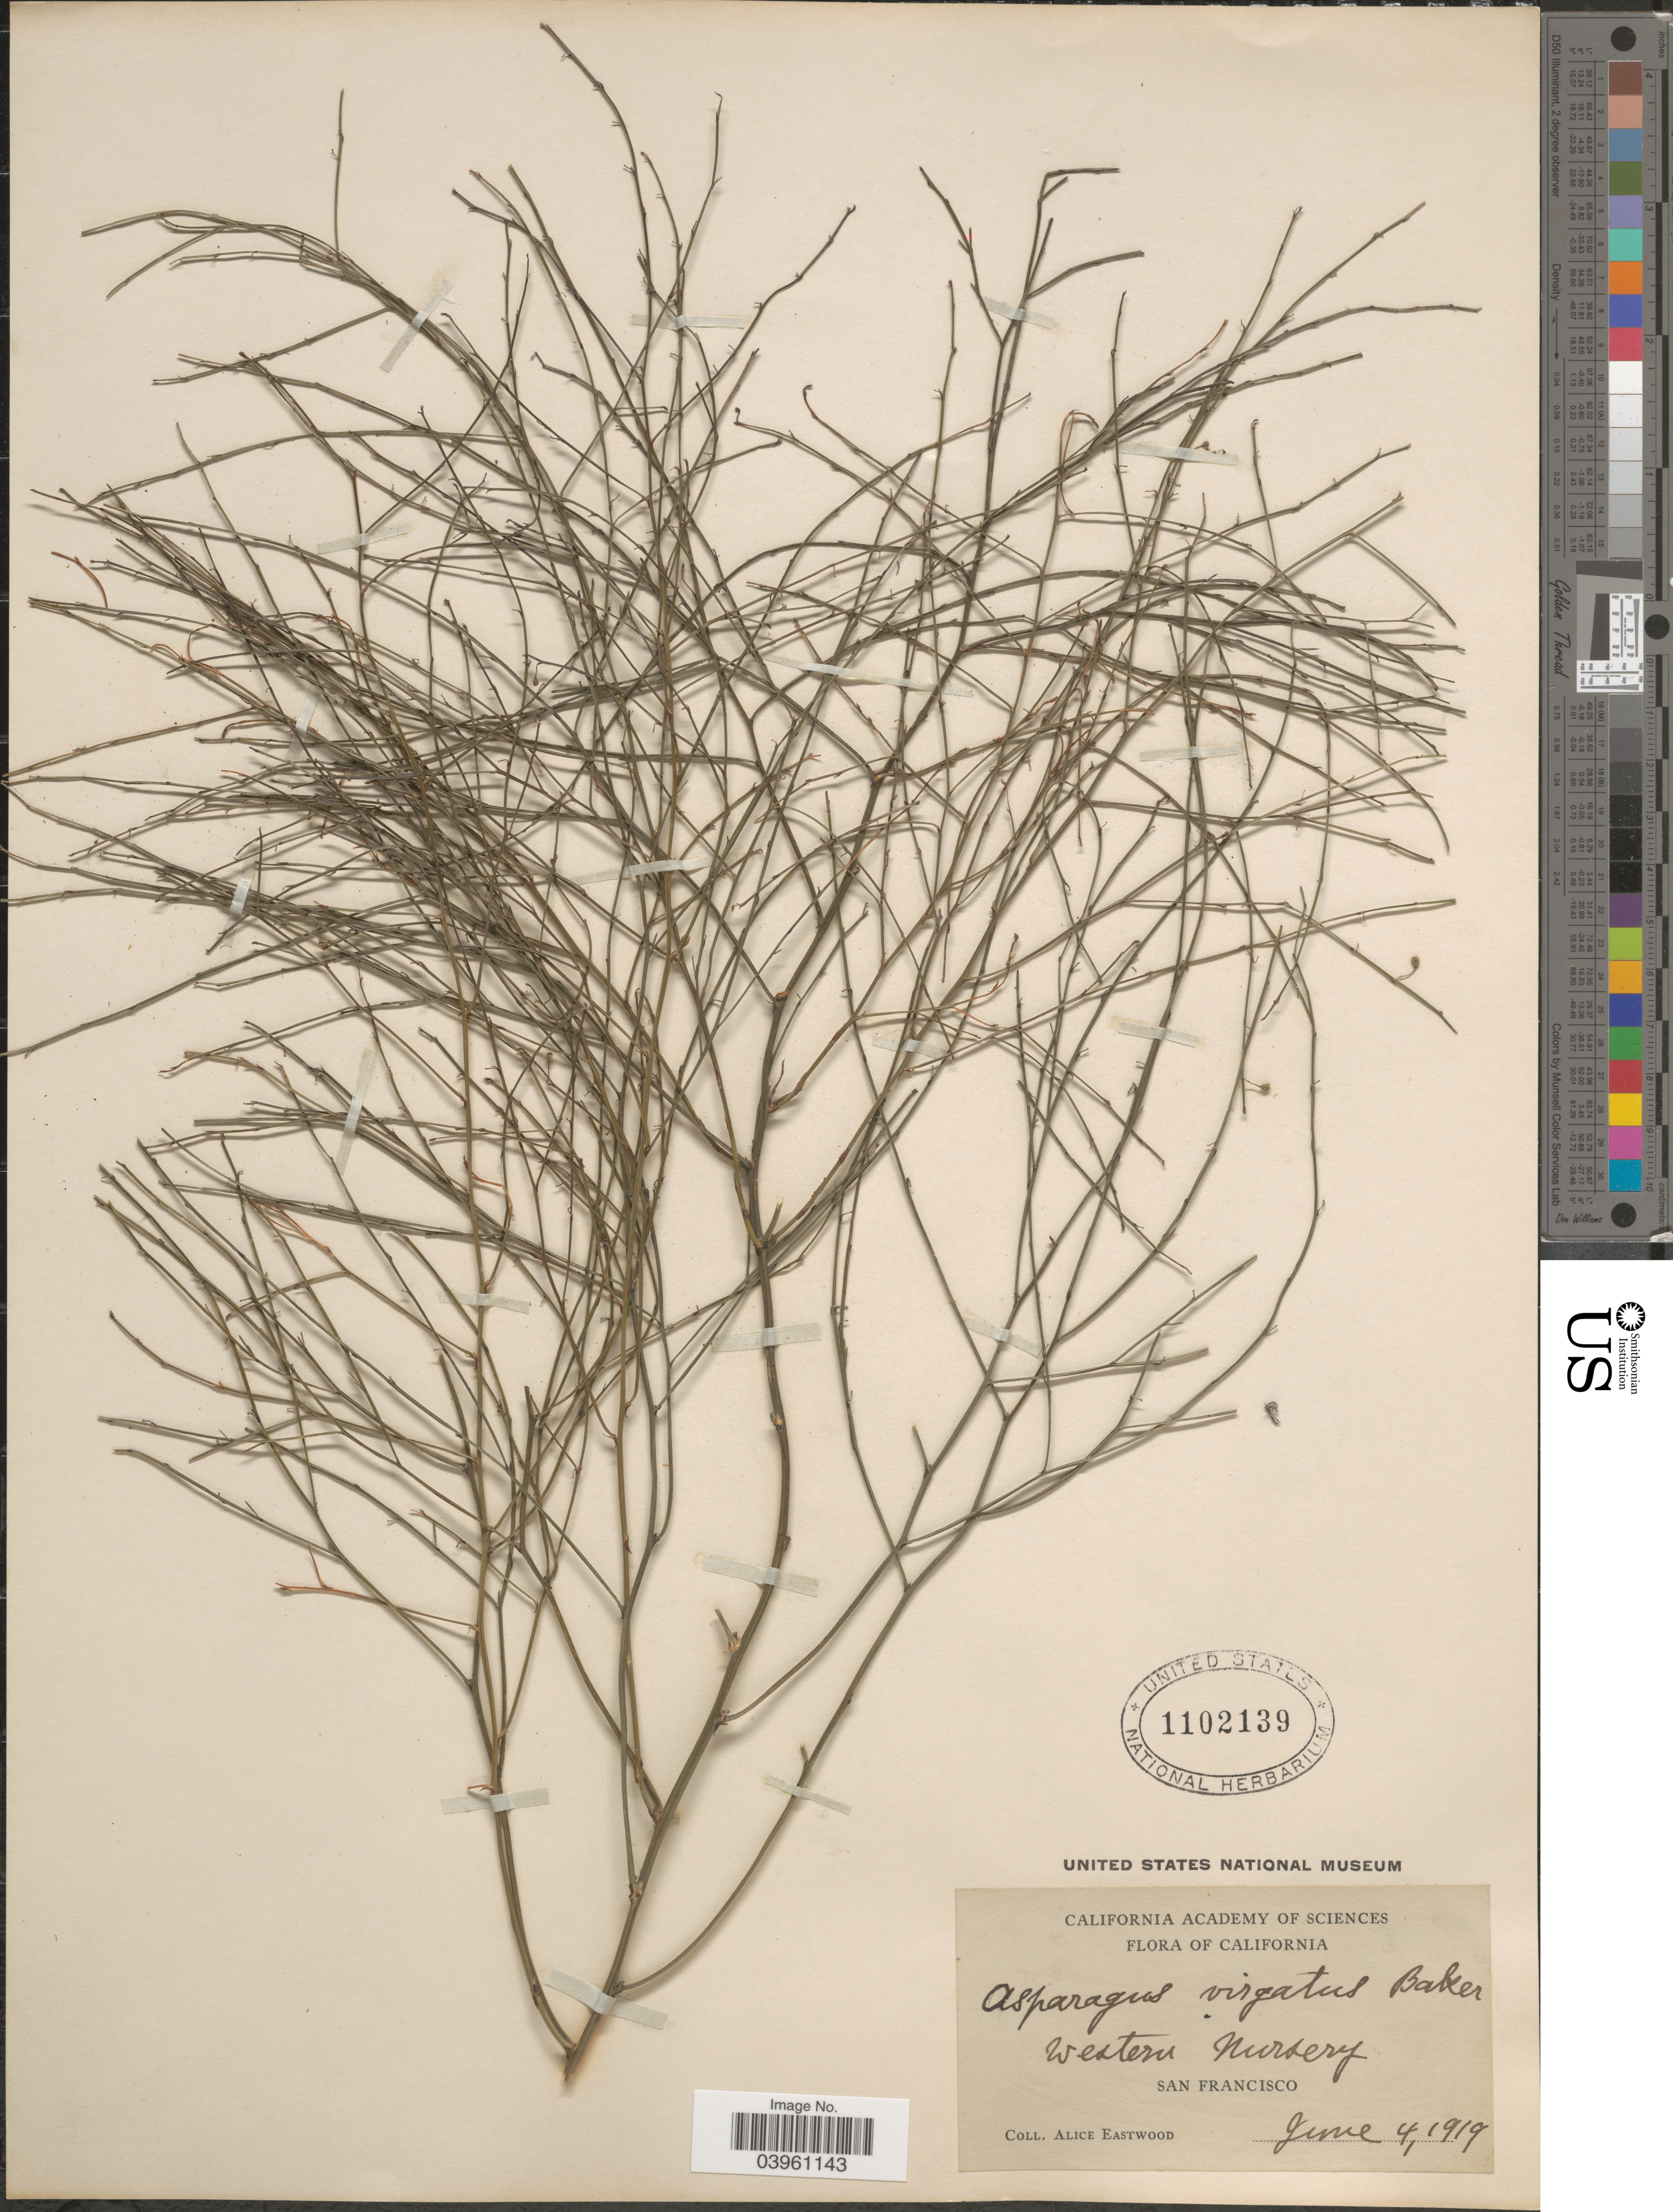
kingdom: Plantae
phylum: Tracheophyta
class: Liliopsida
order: Asparagales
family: Asparagaceae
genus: Asparagus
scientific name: Asparagus virgatus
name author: Baker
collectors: A. Eastwood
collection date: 1919-06-04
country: United States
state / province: California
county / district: San Francisco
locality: Western Nursery. San Francisco.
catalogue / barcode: US 1102139